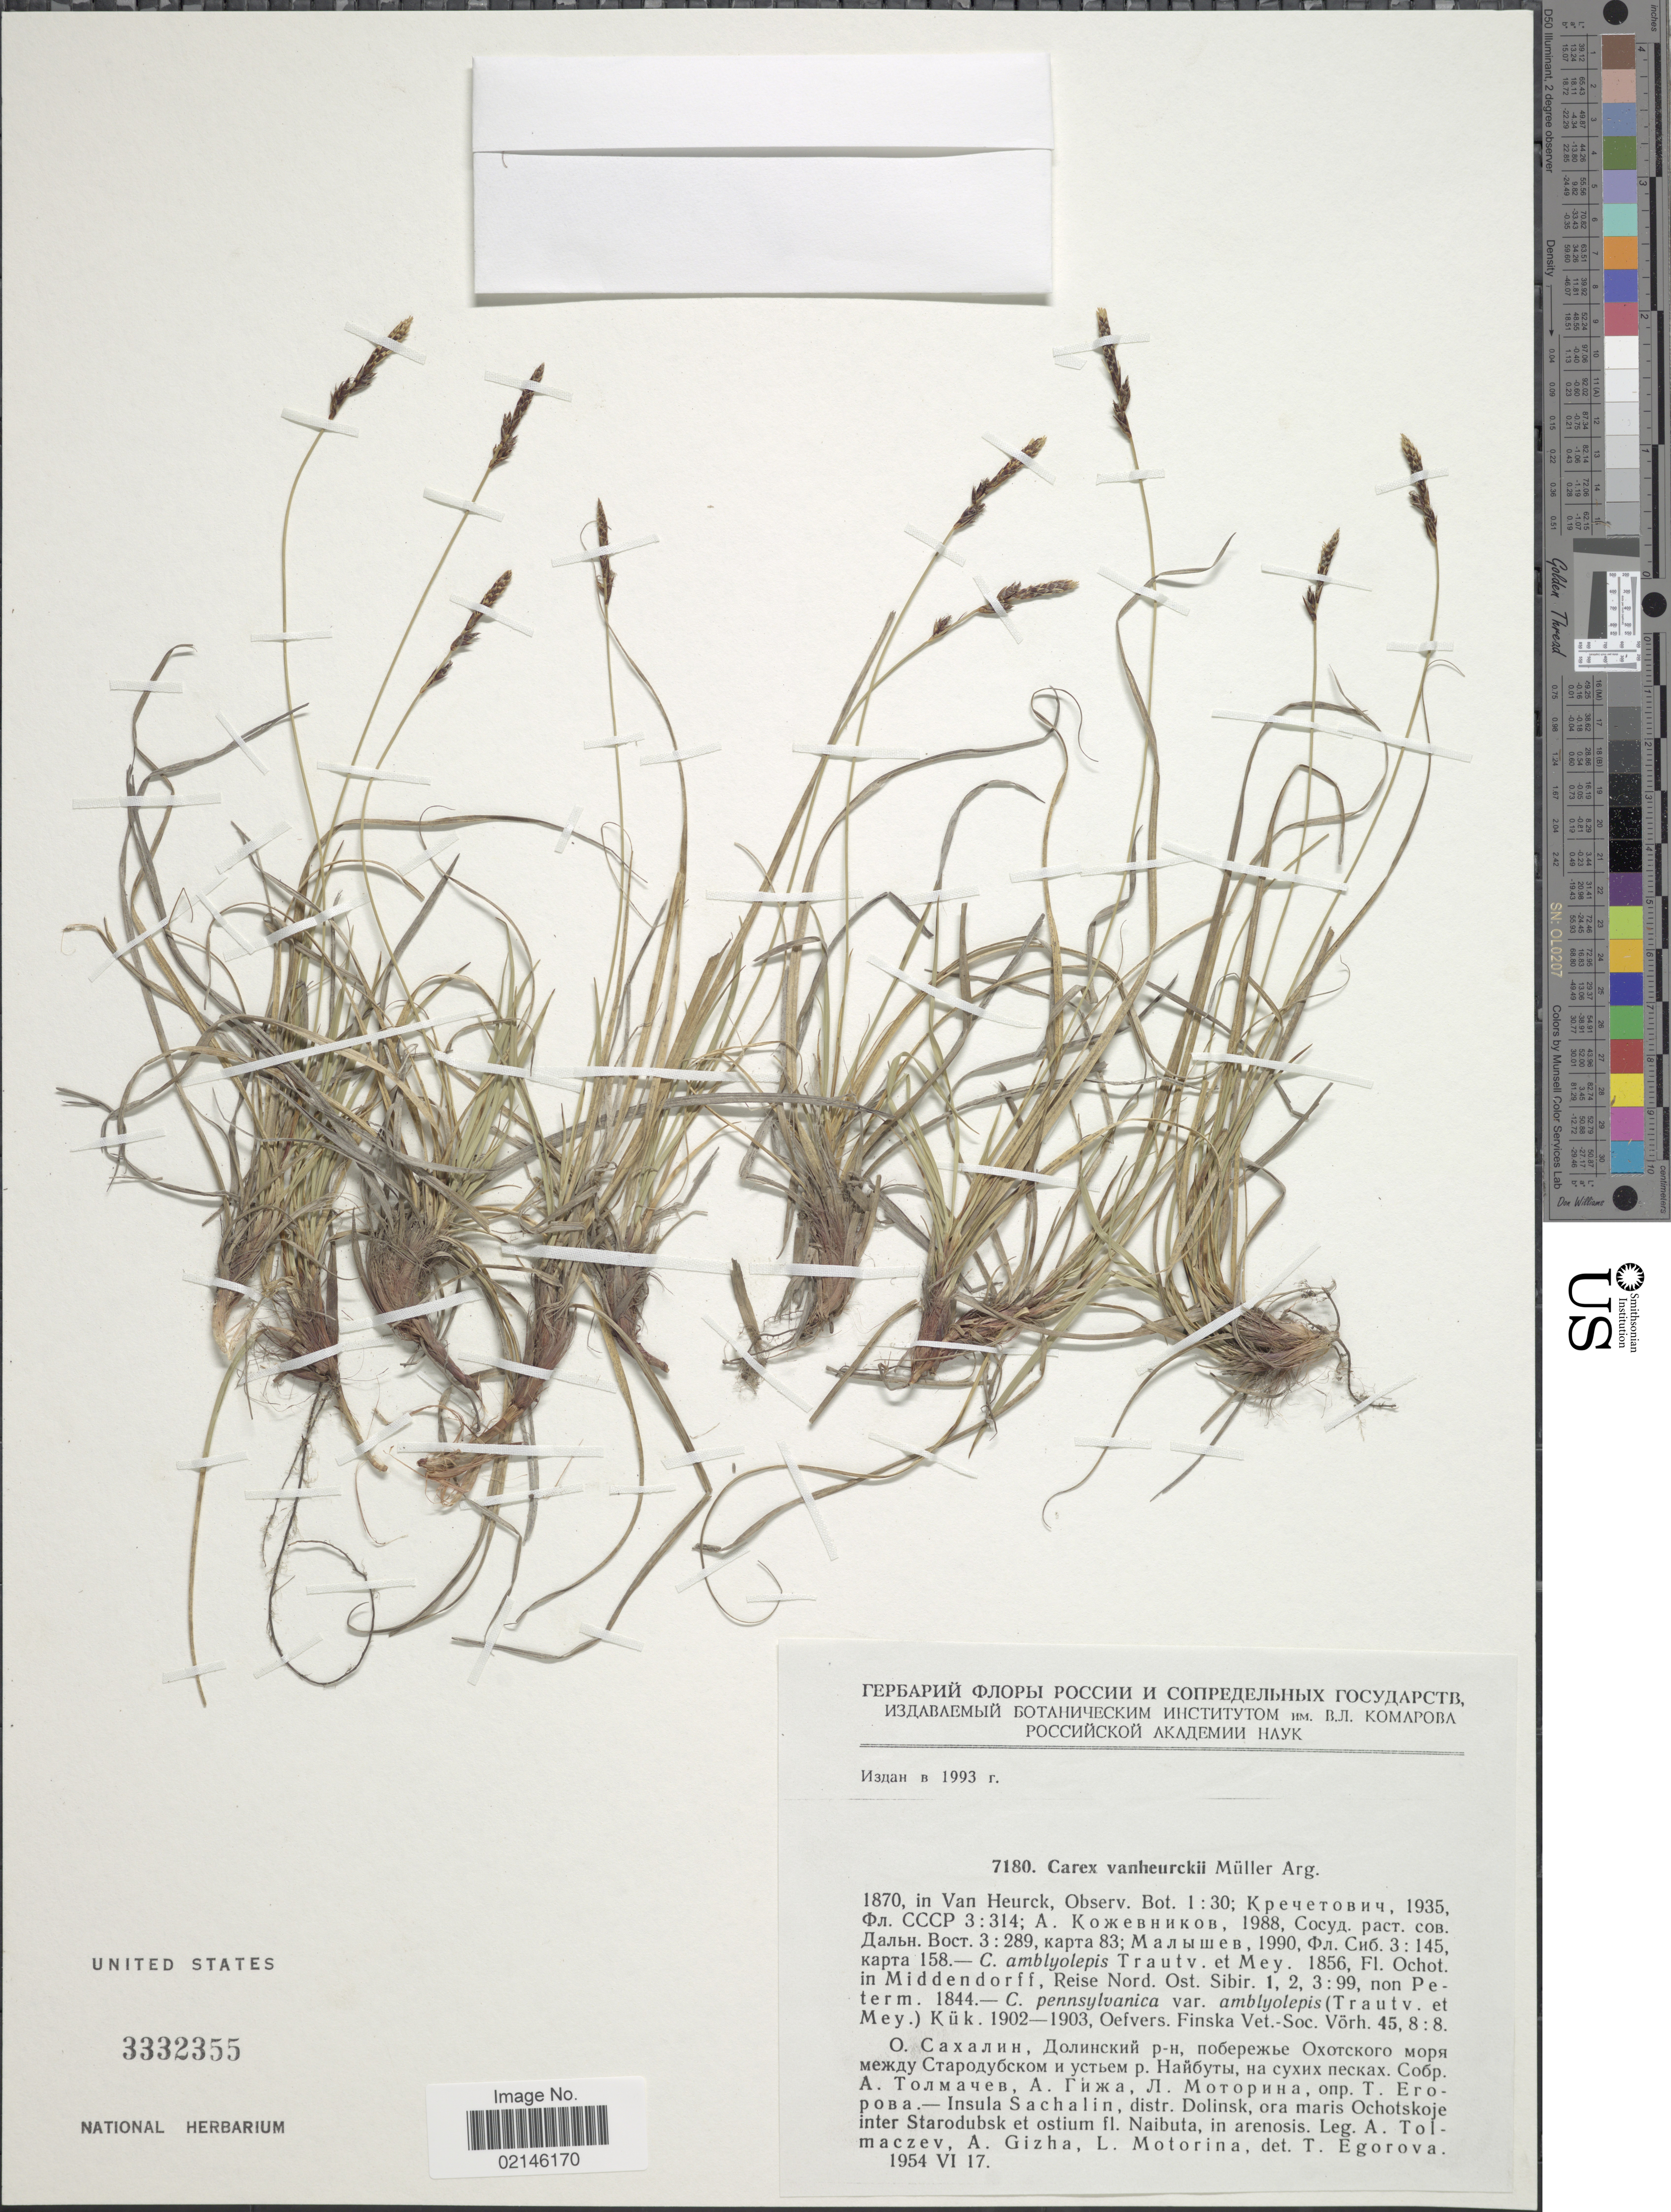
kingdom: Plantae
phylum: Tracheophyta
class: Liliopsida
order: Poales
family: Cyperaceae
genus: Carex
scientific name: Carex van-heurckii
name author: Müll. Arg.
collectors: A. Tolmaczev, A. Gizha & L. Motorina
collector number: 7180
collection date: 1954-06-17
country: Russian Federation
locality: Insula Sachalin, distr. Dolinsk, ora maris Ochotskoje inter Starodubsk et ostium fl. Naibuta.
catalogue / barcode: US 3332355